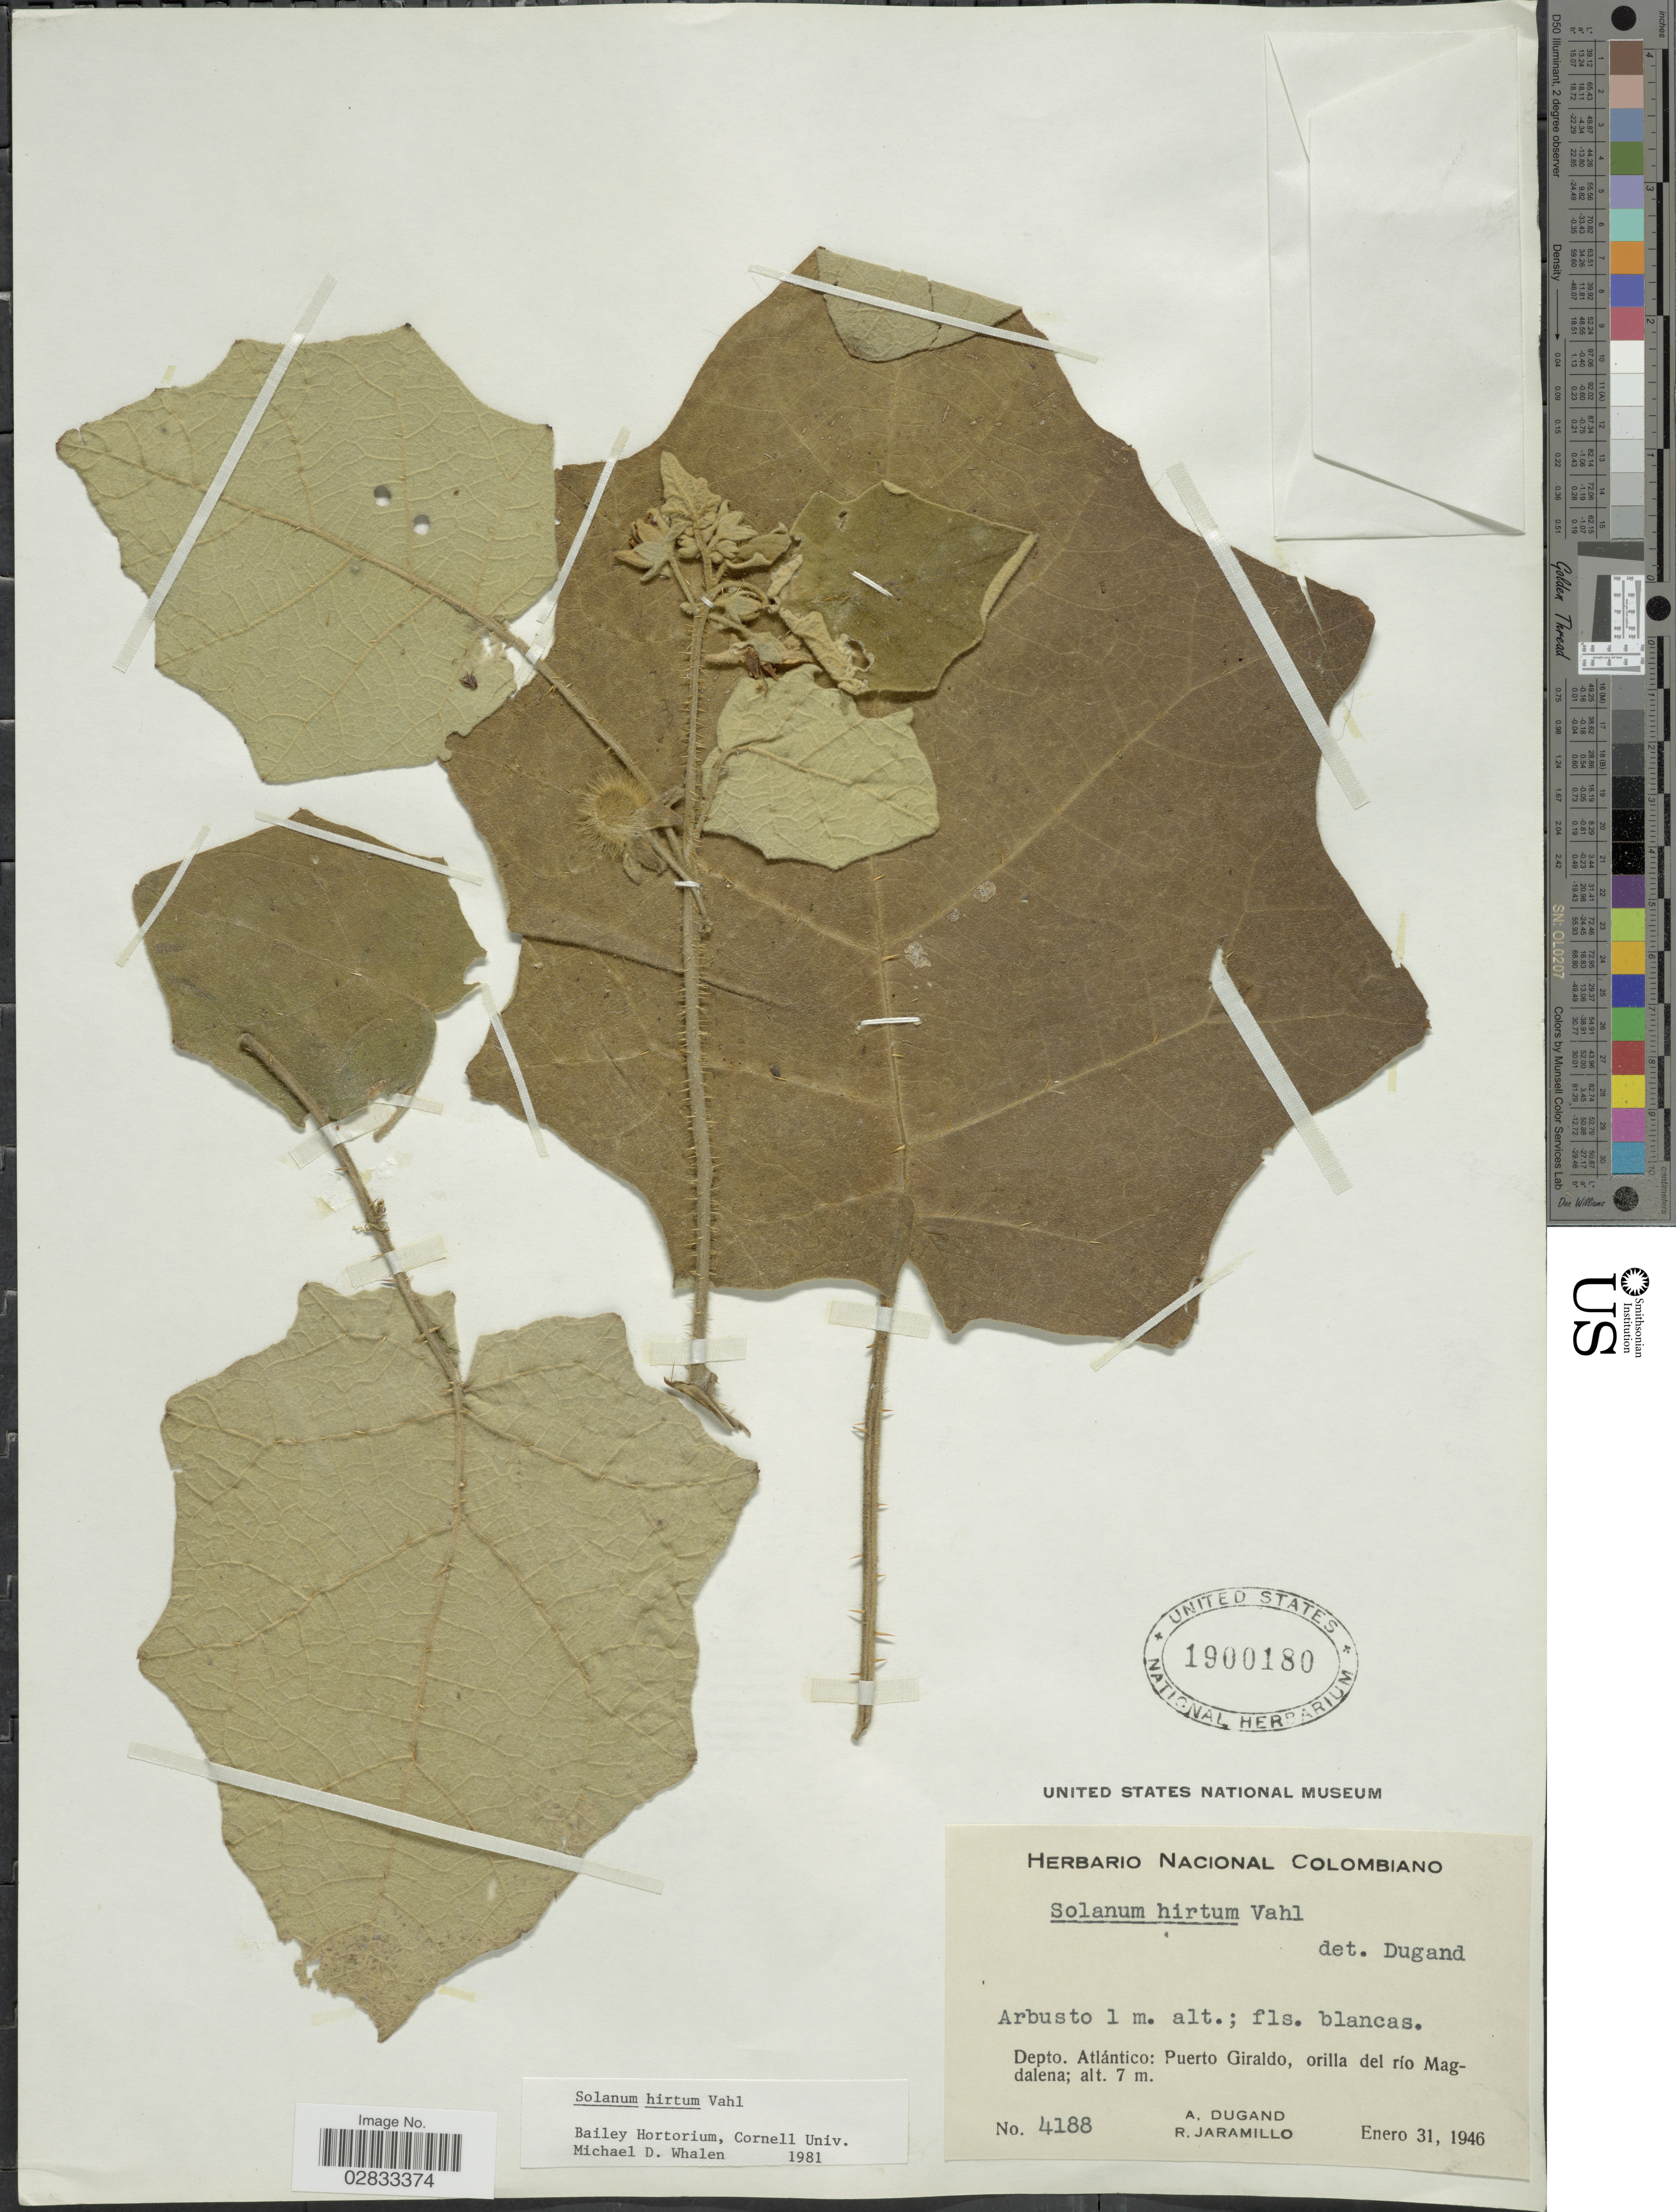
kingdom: Plantae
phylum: Tracheophyta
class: Magnoliopsida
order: Solanales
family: Solanaceae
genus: Solanum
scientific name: Solanum hirtum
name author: Vahl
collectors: A. Dugand & R. Jaramillo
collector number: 4188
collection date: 1946-01-31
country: Colombia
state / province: Atlántico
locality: Depto. Atlántico: Puerto Puerto Giraldfo, orilla del río Magdalena.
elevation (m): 7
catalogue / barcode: US 1900180